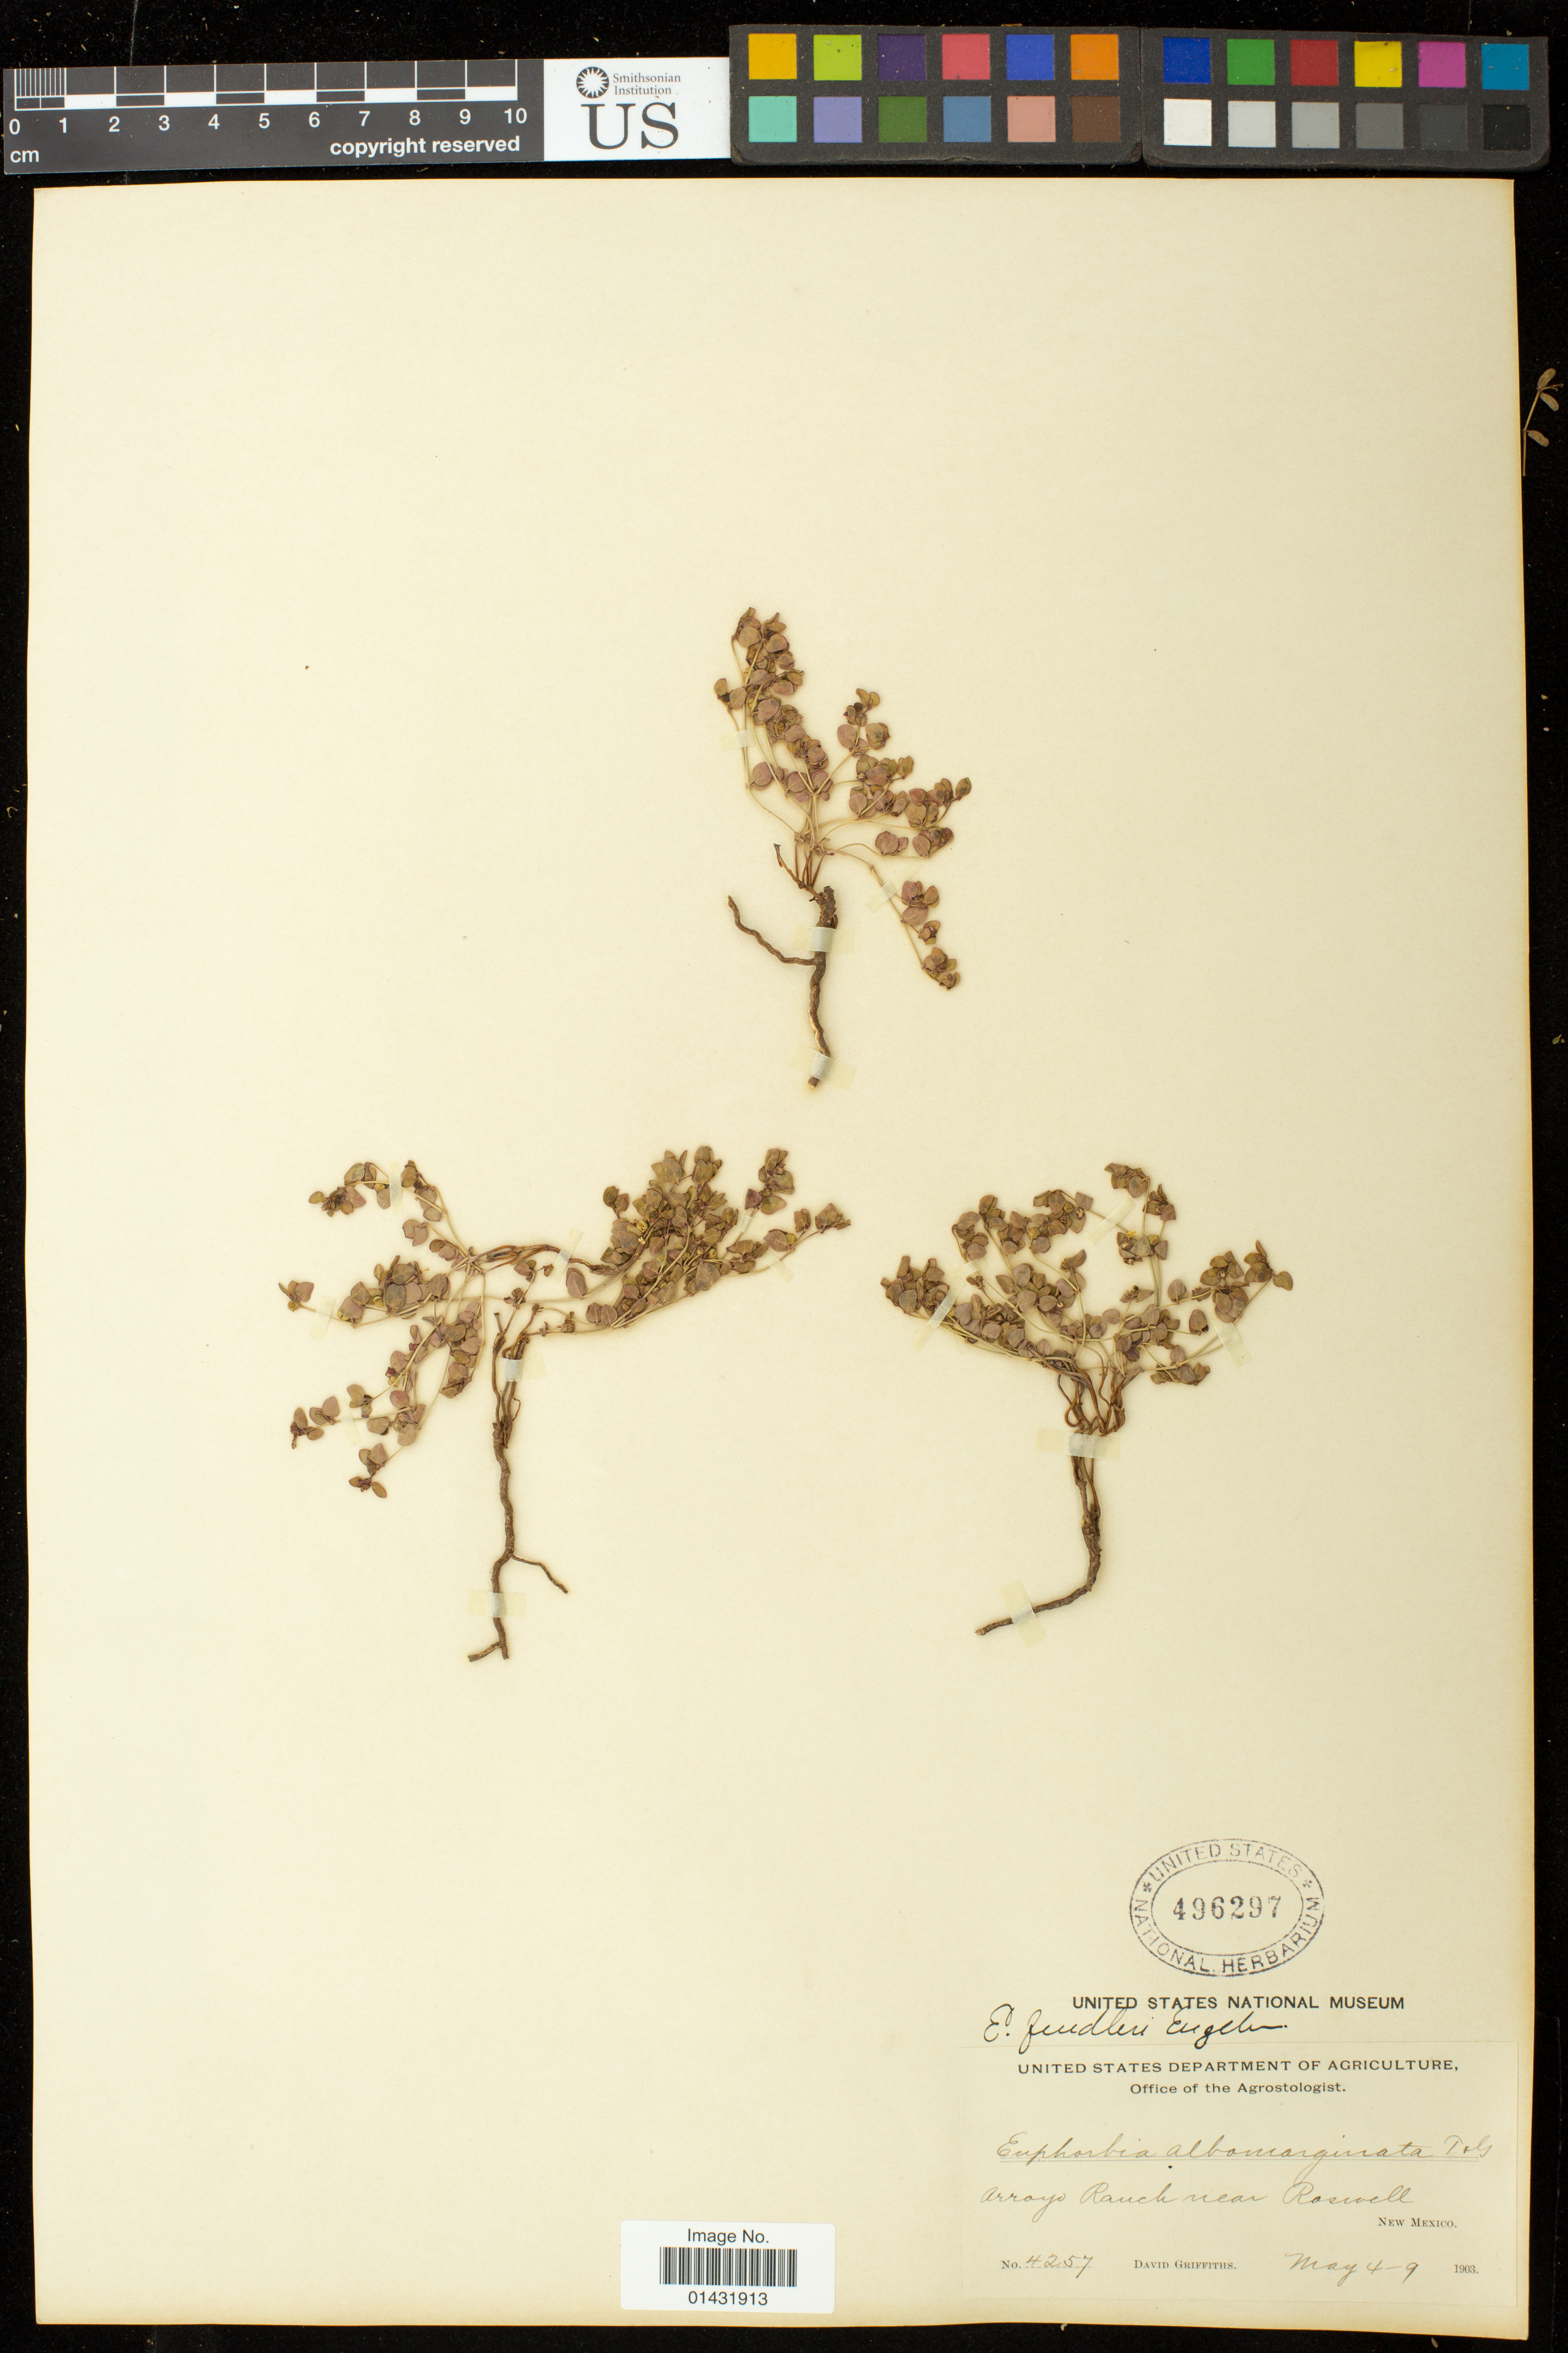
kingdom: Plantae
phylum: Tracheophyta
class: Magnoliopsida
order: Malpighiales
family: Euphorbiaceae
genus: Euphorbia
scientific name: Euphorbia fendleri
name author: Torr. & A. Gray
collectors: D. Griffiths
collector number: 4257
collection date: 1903-05-04/1903-05-09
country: United States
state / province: New Mexico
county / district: Chaves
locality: Arroyo Ranch near Roswell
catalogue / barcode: US 496297